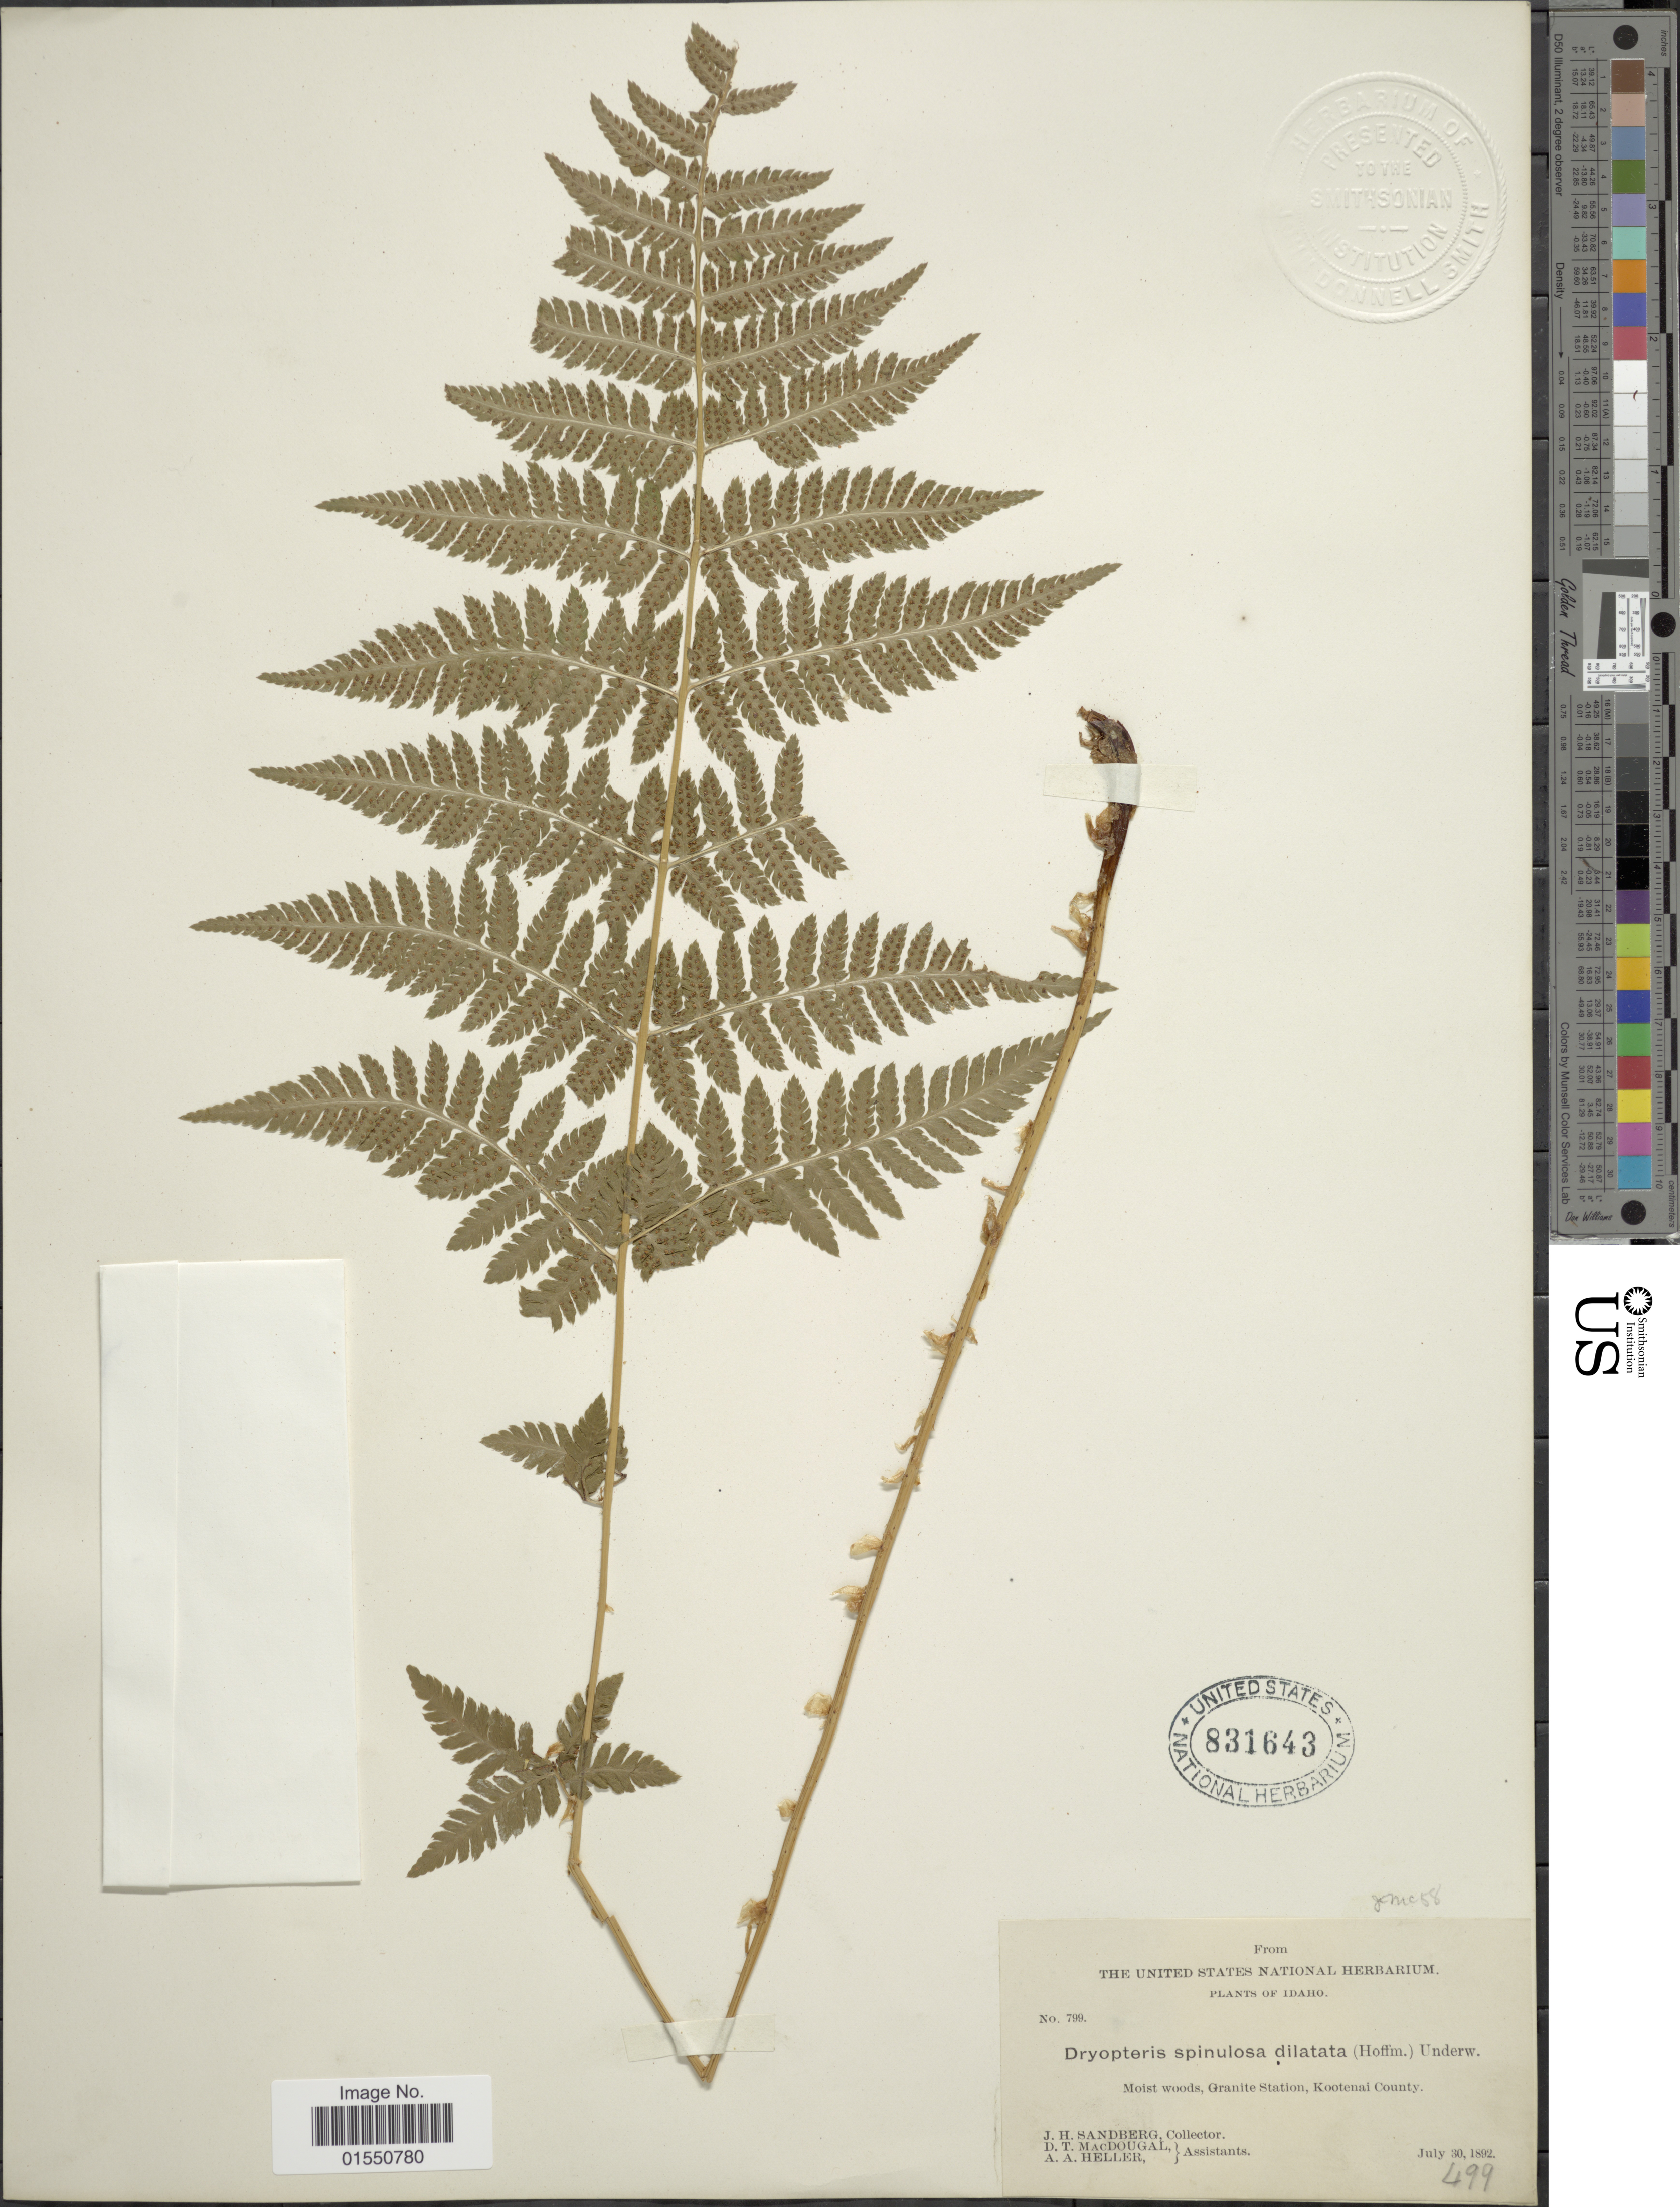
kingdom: Plantae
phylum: Tracheophyta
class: Polypodiopsida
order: Polypodiales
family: Dryopteridaceae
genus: Dryopteris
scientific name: Dryopteris expansa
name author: (C. Presl) Fraser-Jenk. & Jermy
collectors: J. H. Sandberg, D. T. MacDougal & A. A. Heller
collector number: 799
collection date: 1892-07-30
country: United States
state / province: Idaho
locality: Moist woods, Granite Station, Kootenai County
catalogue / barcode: US 831643